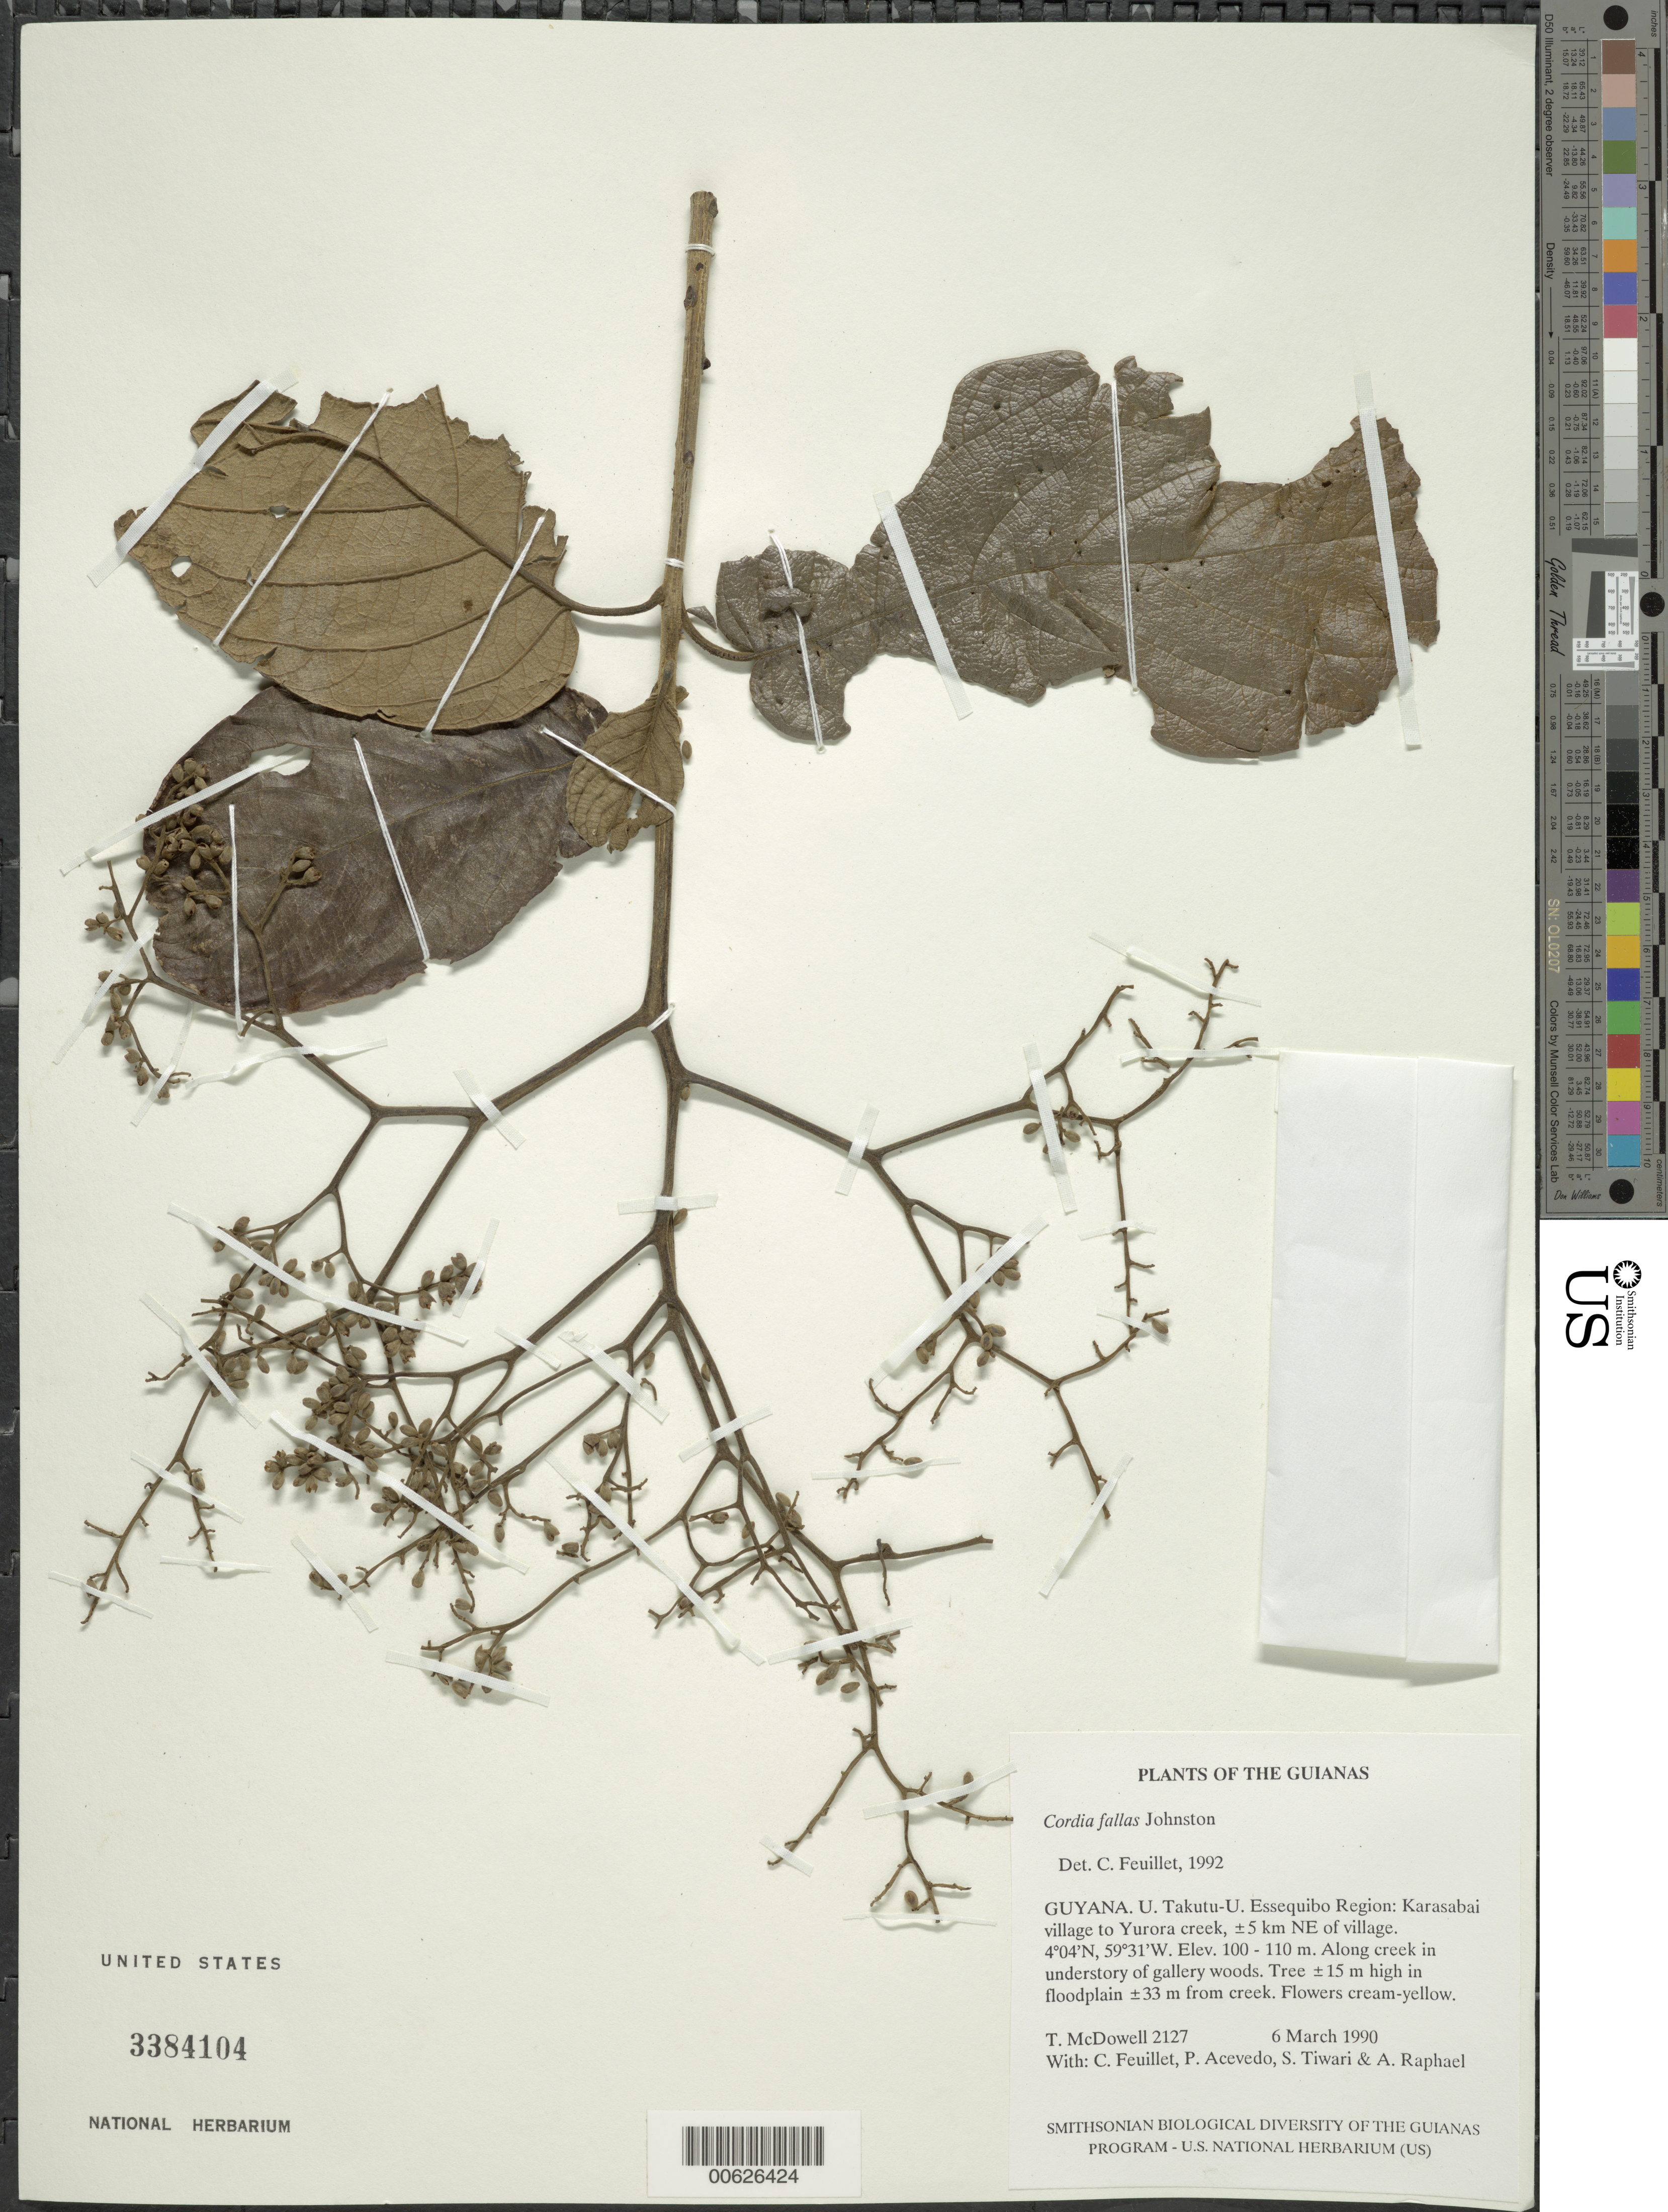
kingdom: Plantae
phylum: Tracheophyta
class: Magnoliopsida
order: Boraginales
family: Cordiaceae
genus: Cordia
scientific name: Cordia fallax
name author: I.M. Johnst.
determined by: Feuillet, C.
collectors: T. McDowell, C. Feuillet, P. Acevedo-Rodr., S. Tiwari & A. Raphael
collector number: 2127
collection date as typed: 6 March 1990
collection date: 1990-03-06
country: Guyana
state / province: U. Takutu-U. Essequibo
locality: Karasabai Village to Yurora creek, ±5 km NE of village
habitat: Along creek in understory of gallery woods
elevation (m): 100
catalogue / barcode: US 3384104